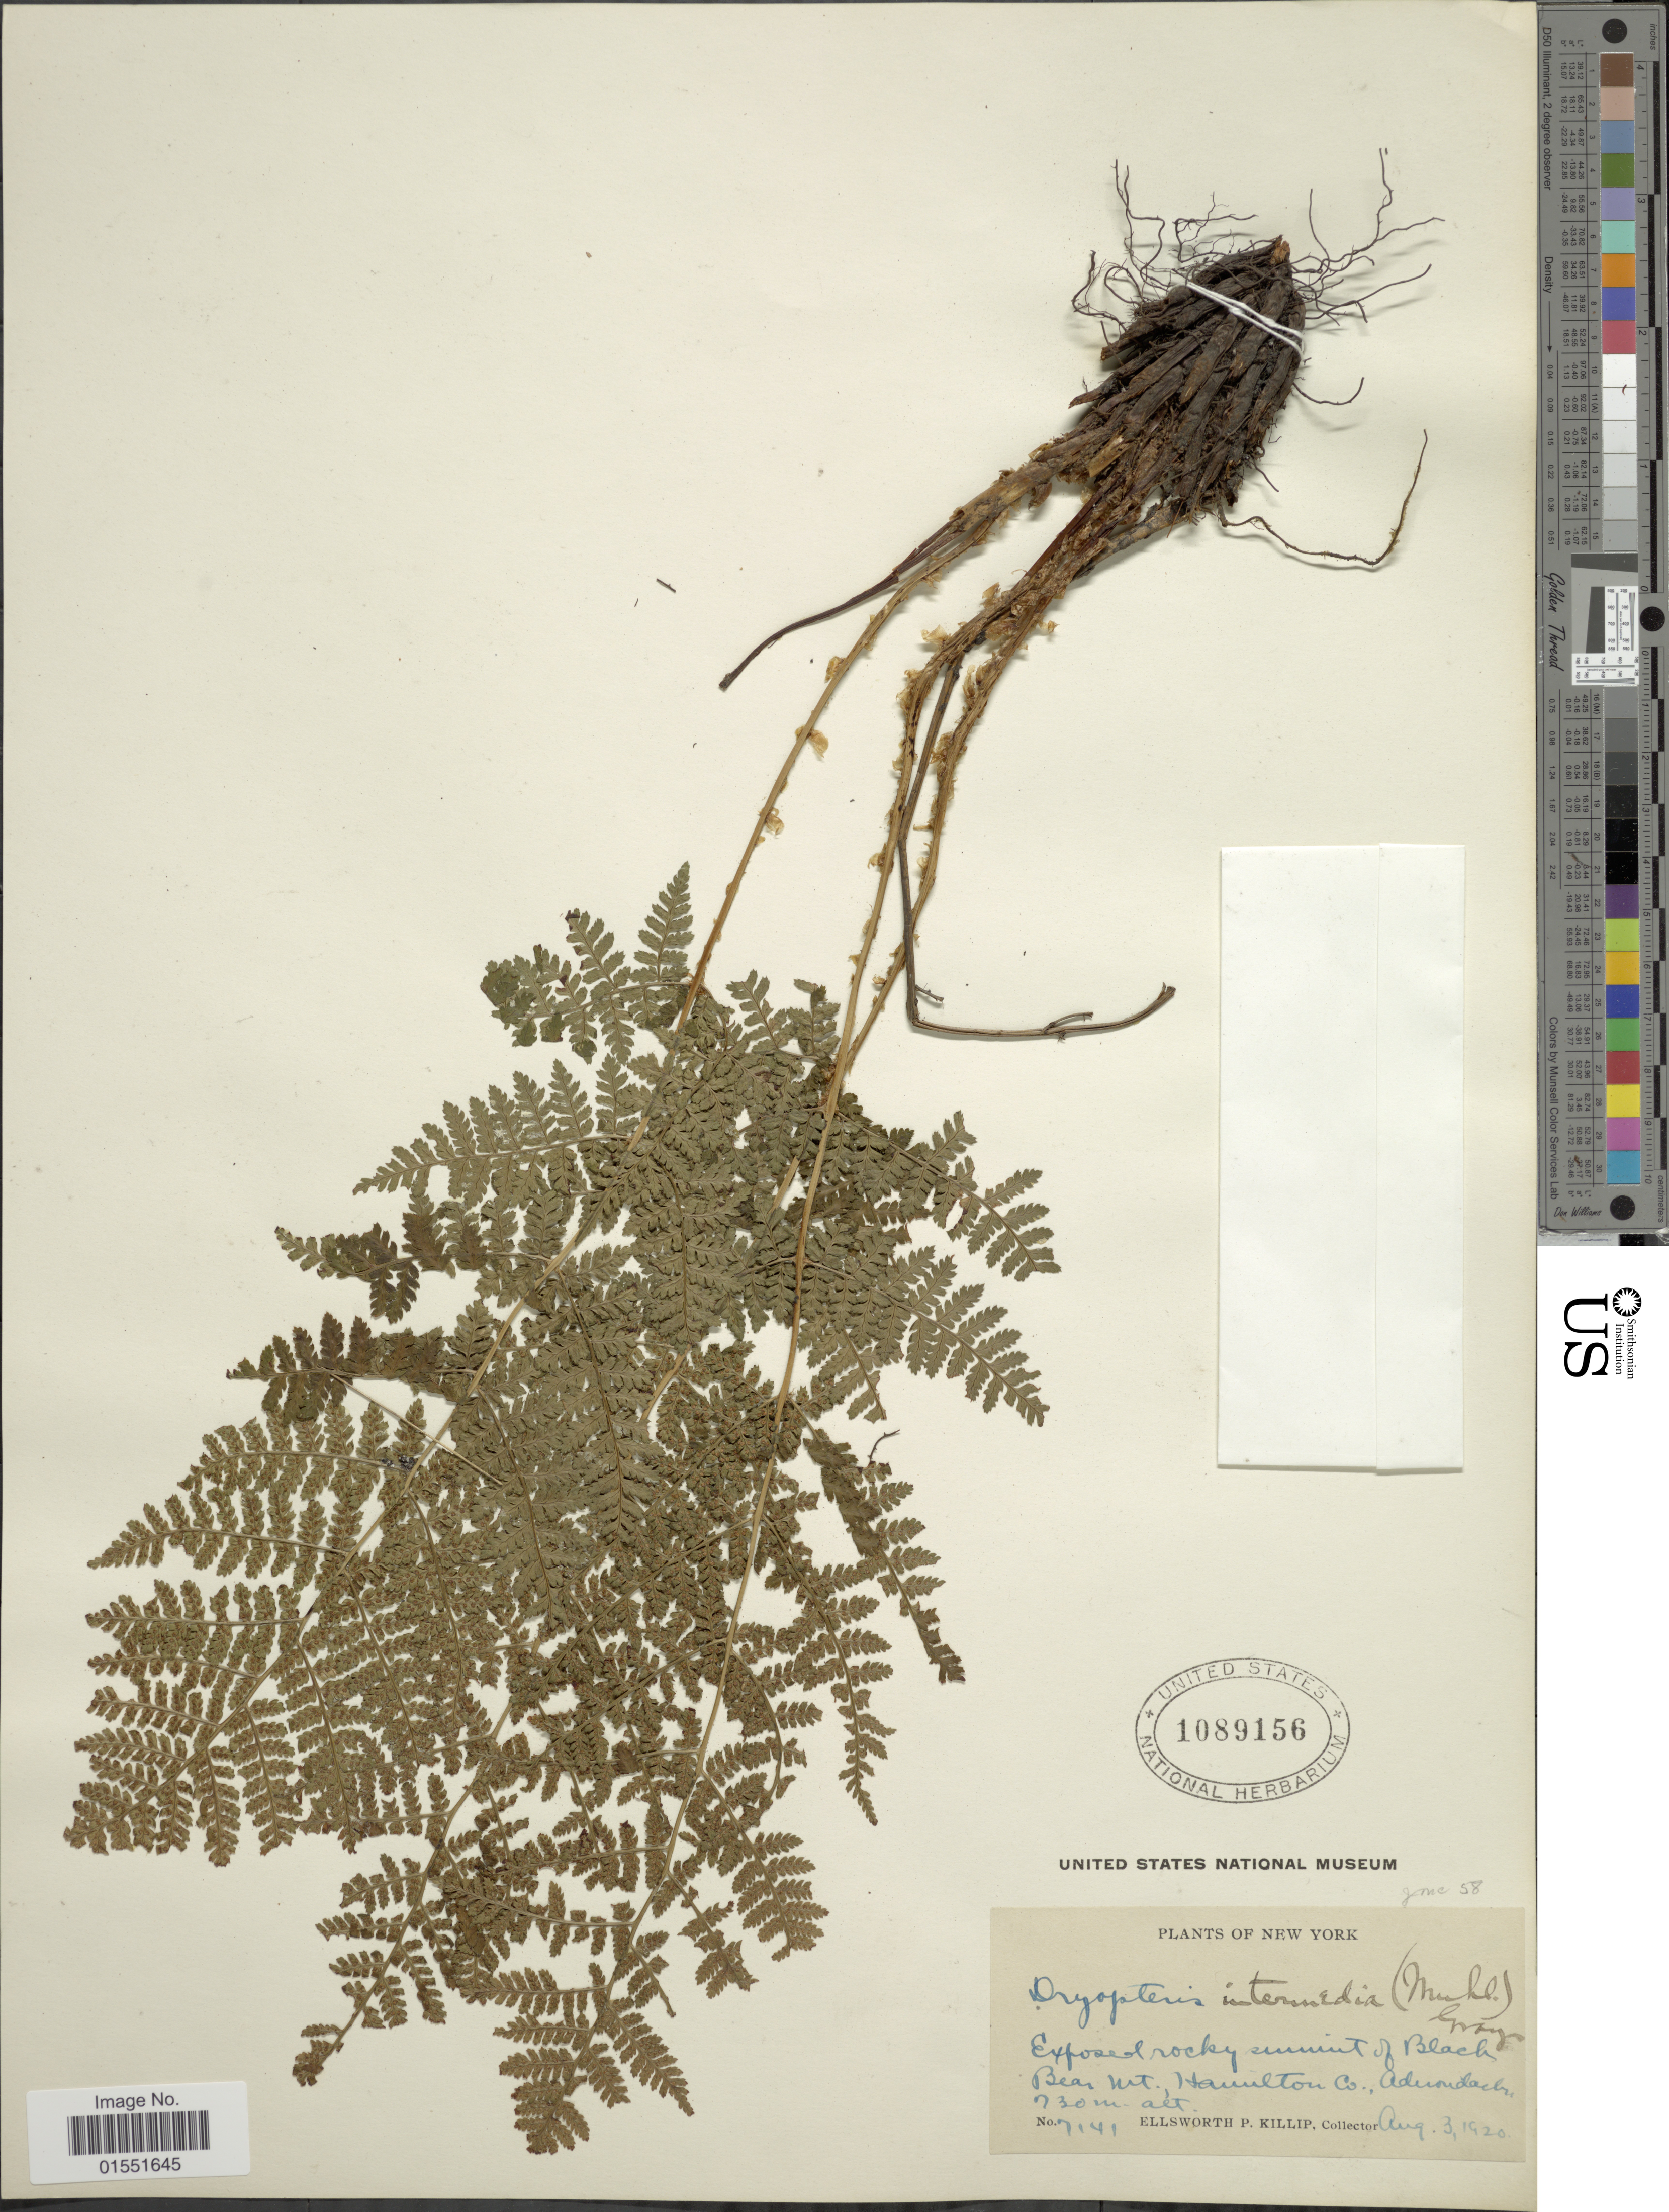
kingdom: Plantae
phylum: Tracheophyta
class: Polypodiopsida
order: Polypodiales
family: Dryopteridaceae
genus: Dryopteris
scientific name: Dryopteris intermedia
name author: (Muhl.) A. Gray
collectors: E. P. Killip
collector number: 7141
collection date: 1920-08-03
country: United States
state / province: New York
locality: Exposed rocky summit of Black Bear Mt. Hamilton Co., Adirondacks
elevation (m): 730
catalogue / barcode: US 1089156